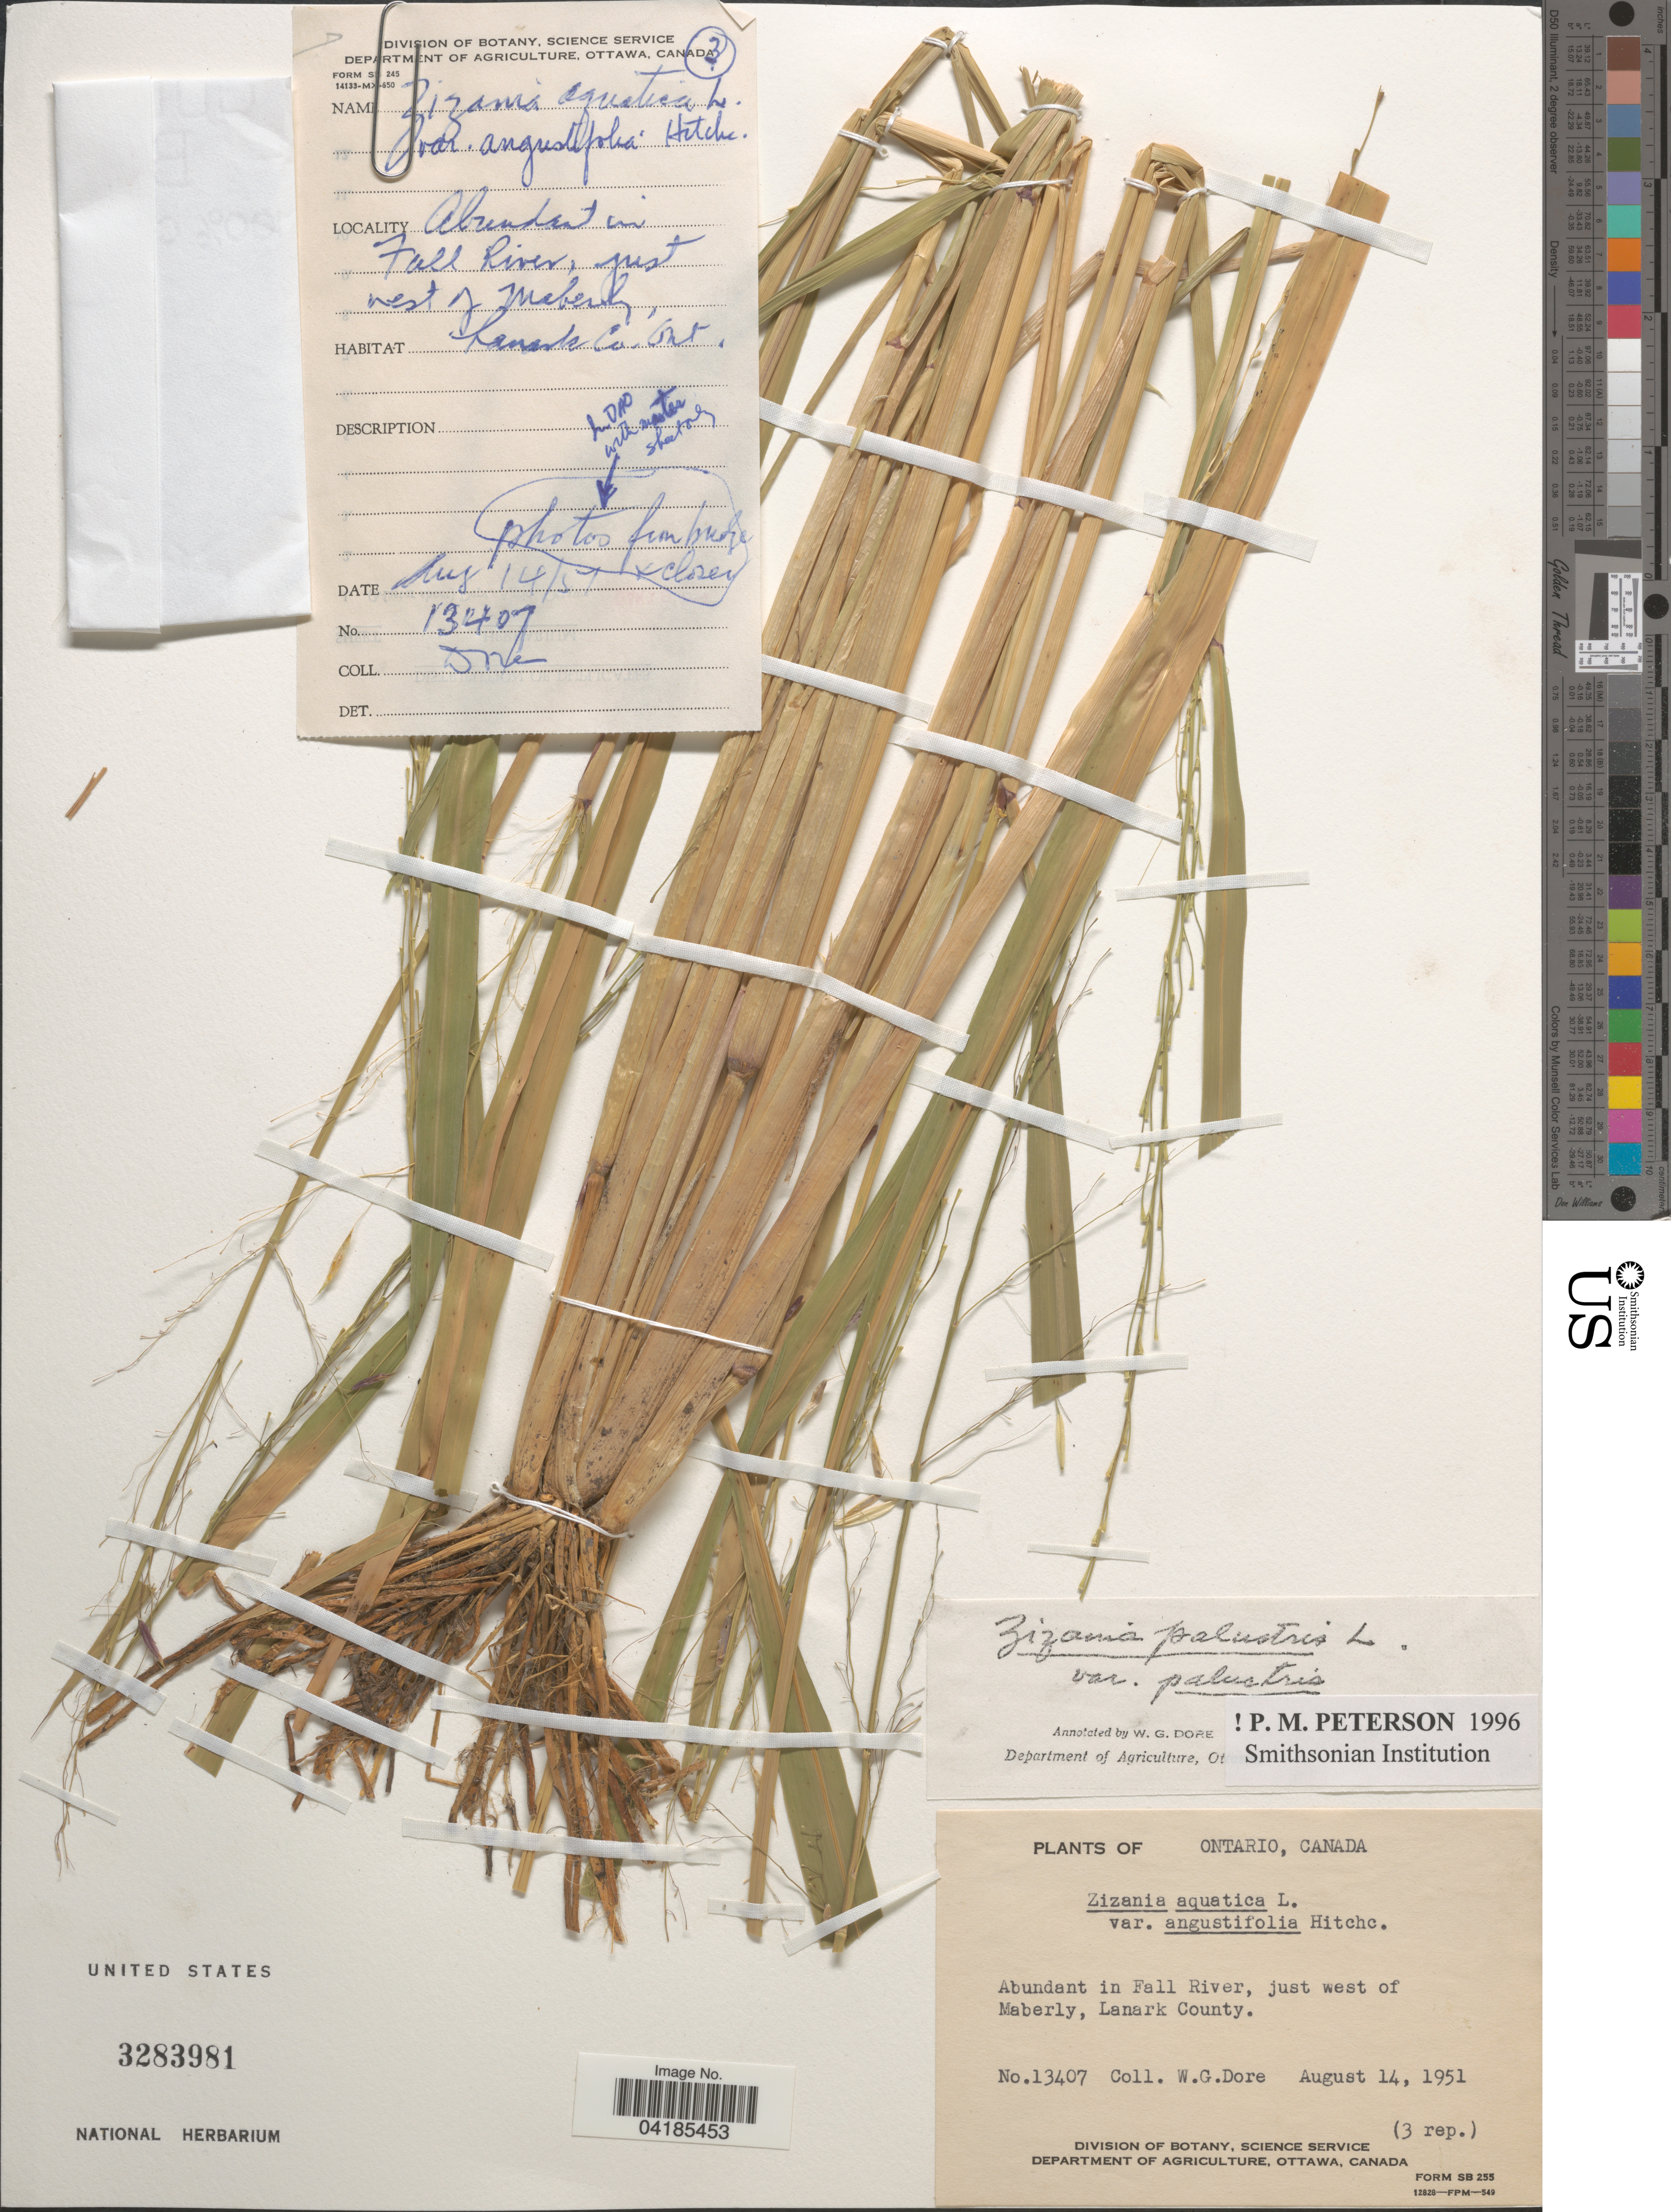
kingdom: Plantae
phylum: Tracheophyta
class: Liliopsida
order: Poales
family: Poaceae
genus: Zizania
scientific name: Zizania palustris var. palustris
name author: L.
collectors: W. Dore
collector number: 13407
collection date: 1951-08-14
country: Canada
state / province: Ontario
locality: Abundant in Fall River, just west of Maberly, Lanark County.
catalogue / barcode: US 3283981